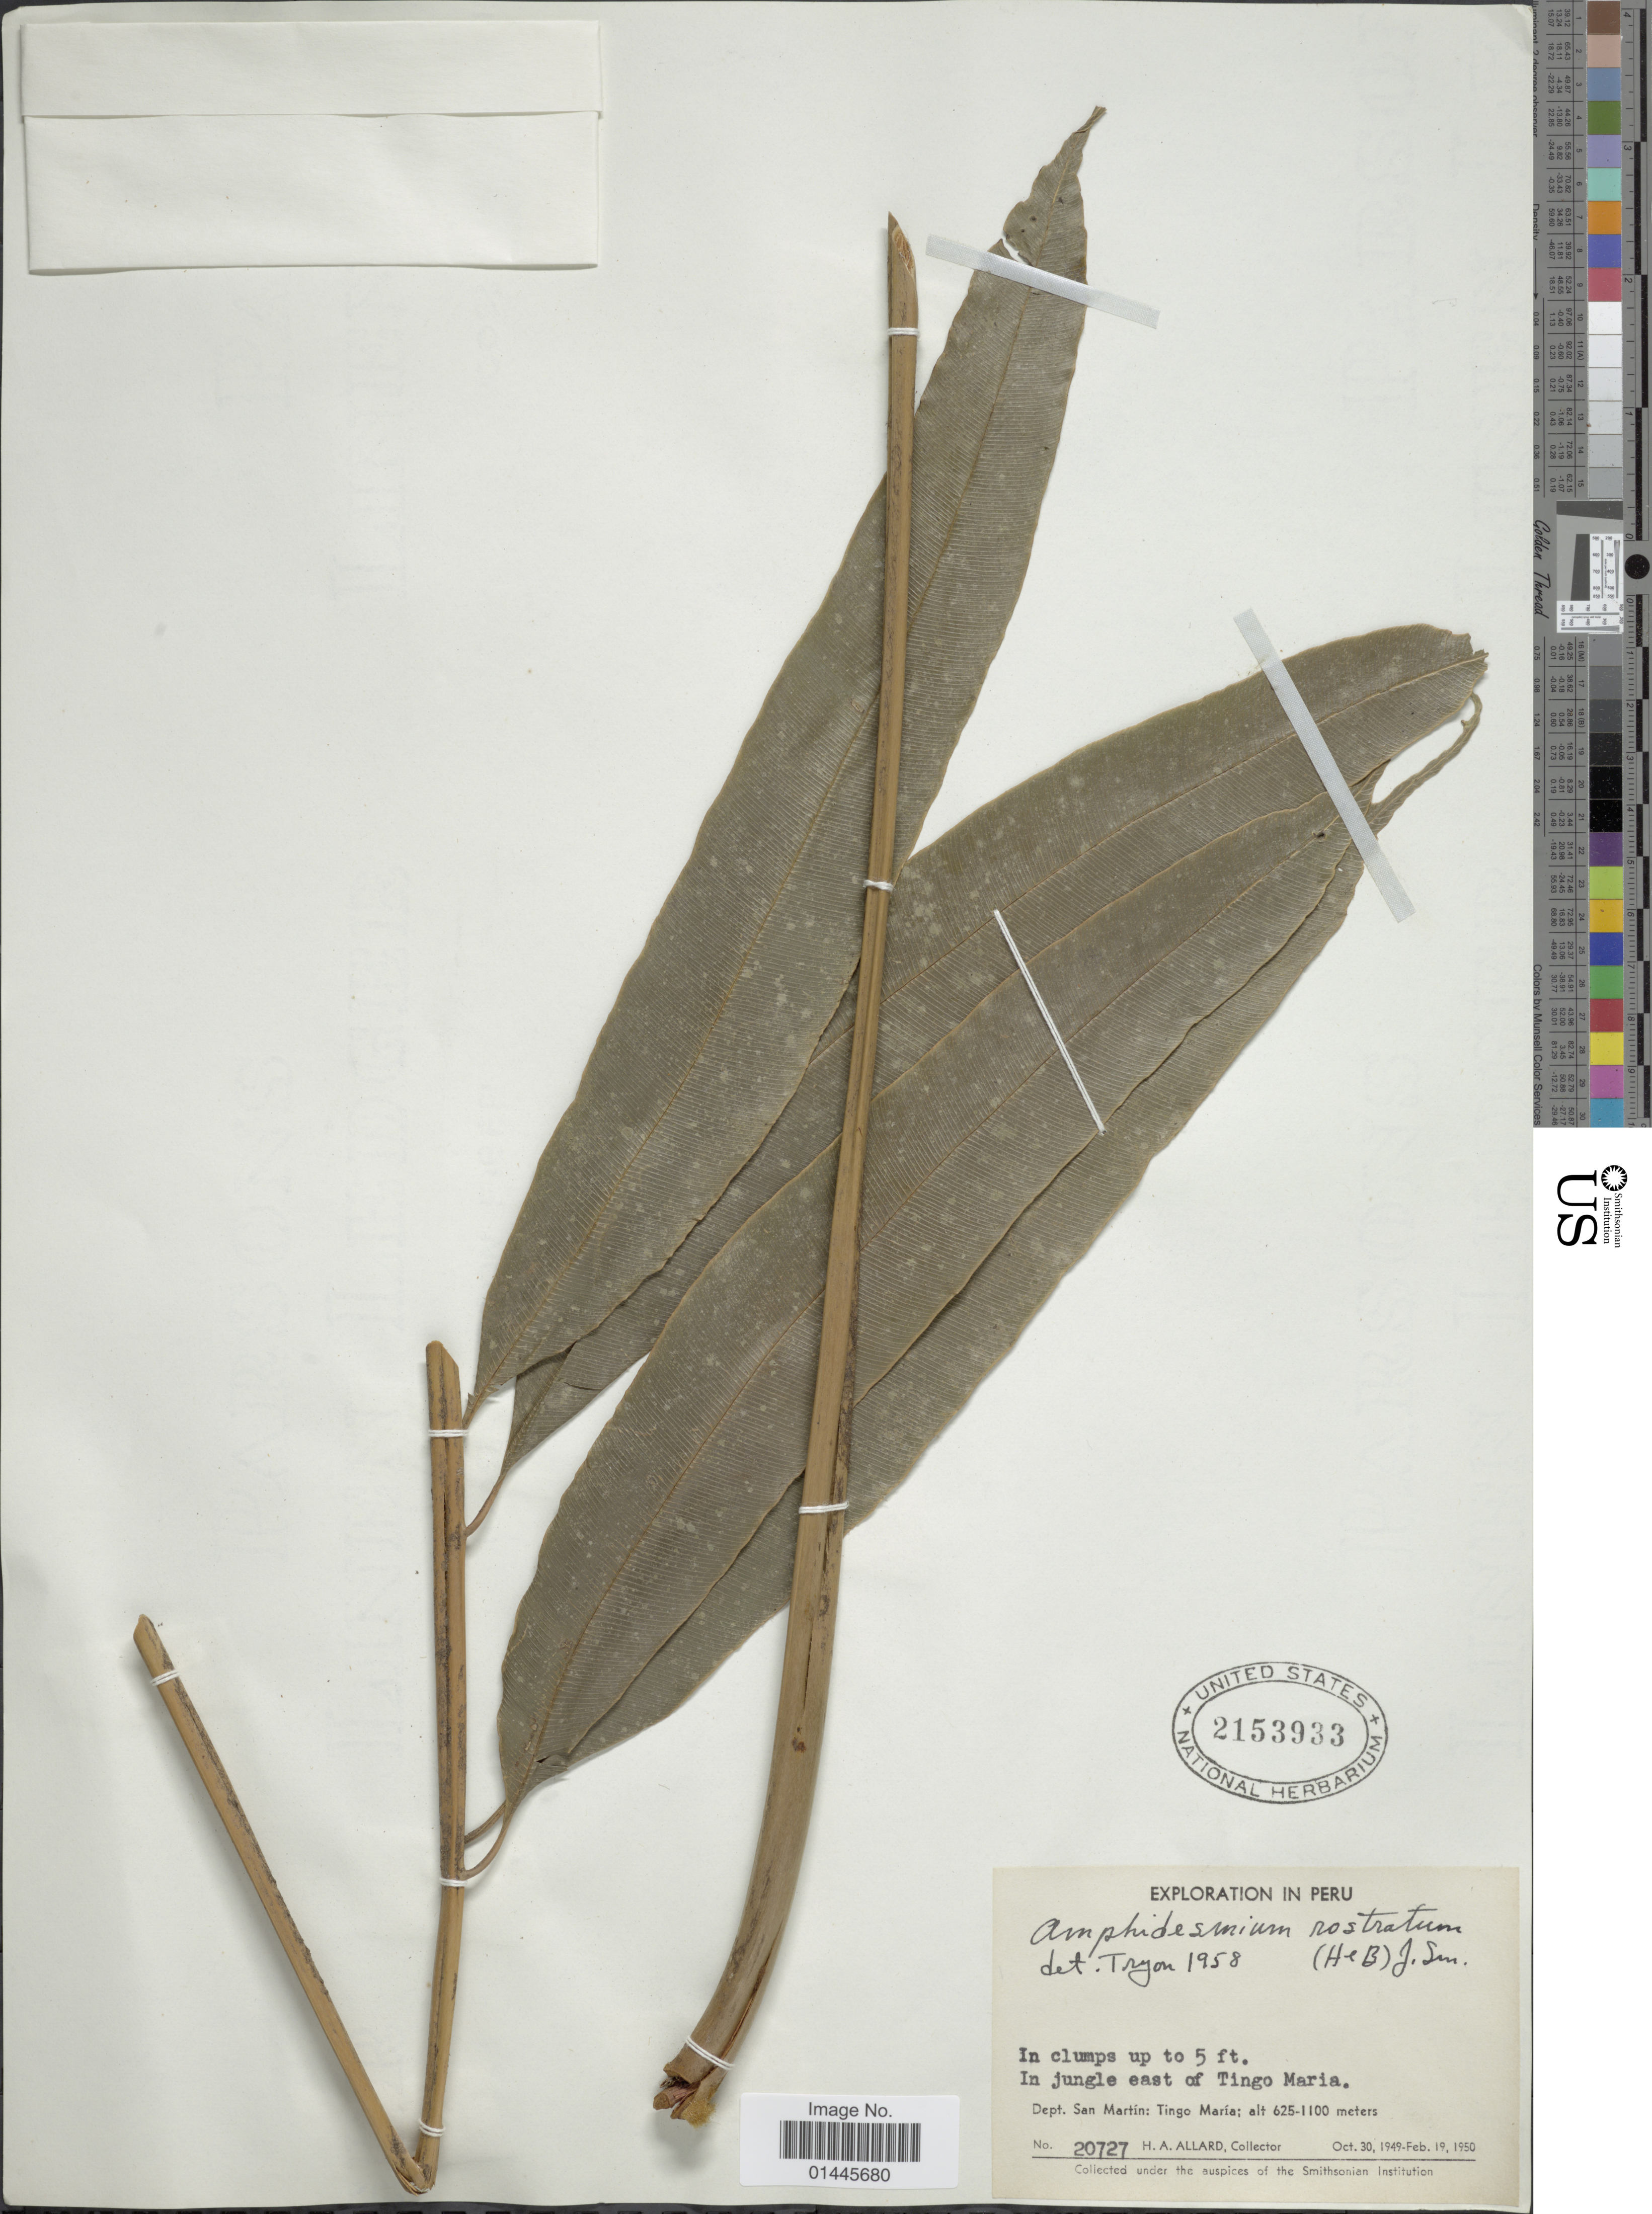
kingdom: Plantae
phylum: Tracheophyta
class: Polypodiopsida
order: Cyatheales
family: Metaxyaceae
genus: Metaxya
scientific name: Metaxya rostrata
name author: (Kunth) C. Presl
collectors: H. A. Allard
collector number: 20727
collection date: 1949-10-30/1950-02-19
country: Peru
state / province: San Martín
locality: Tingo Maria, in jungle east of Tingo Maria.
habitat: in jungle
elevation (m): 625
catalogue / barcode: US 2153933